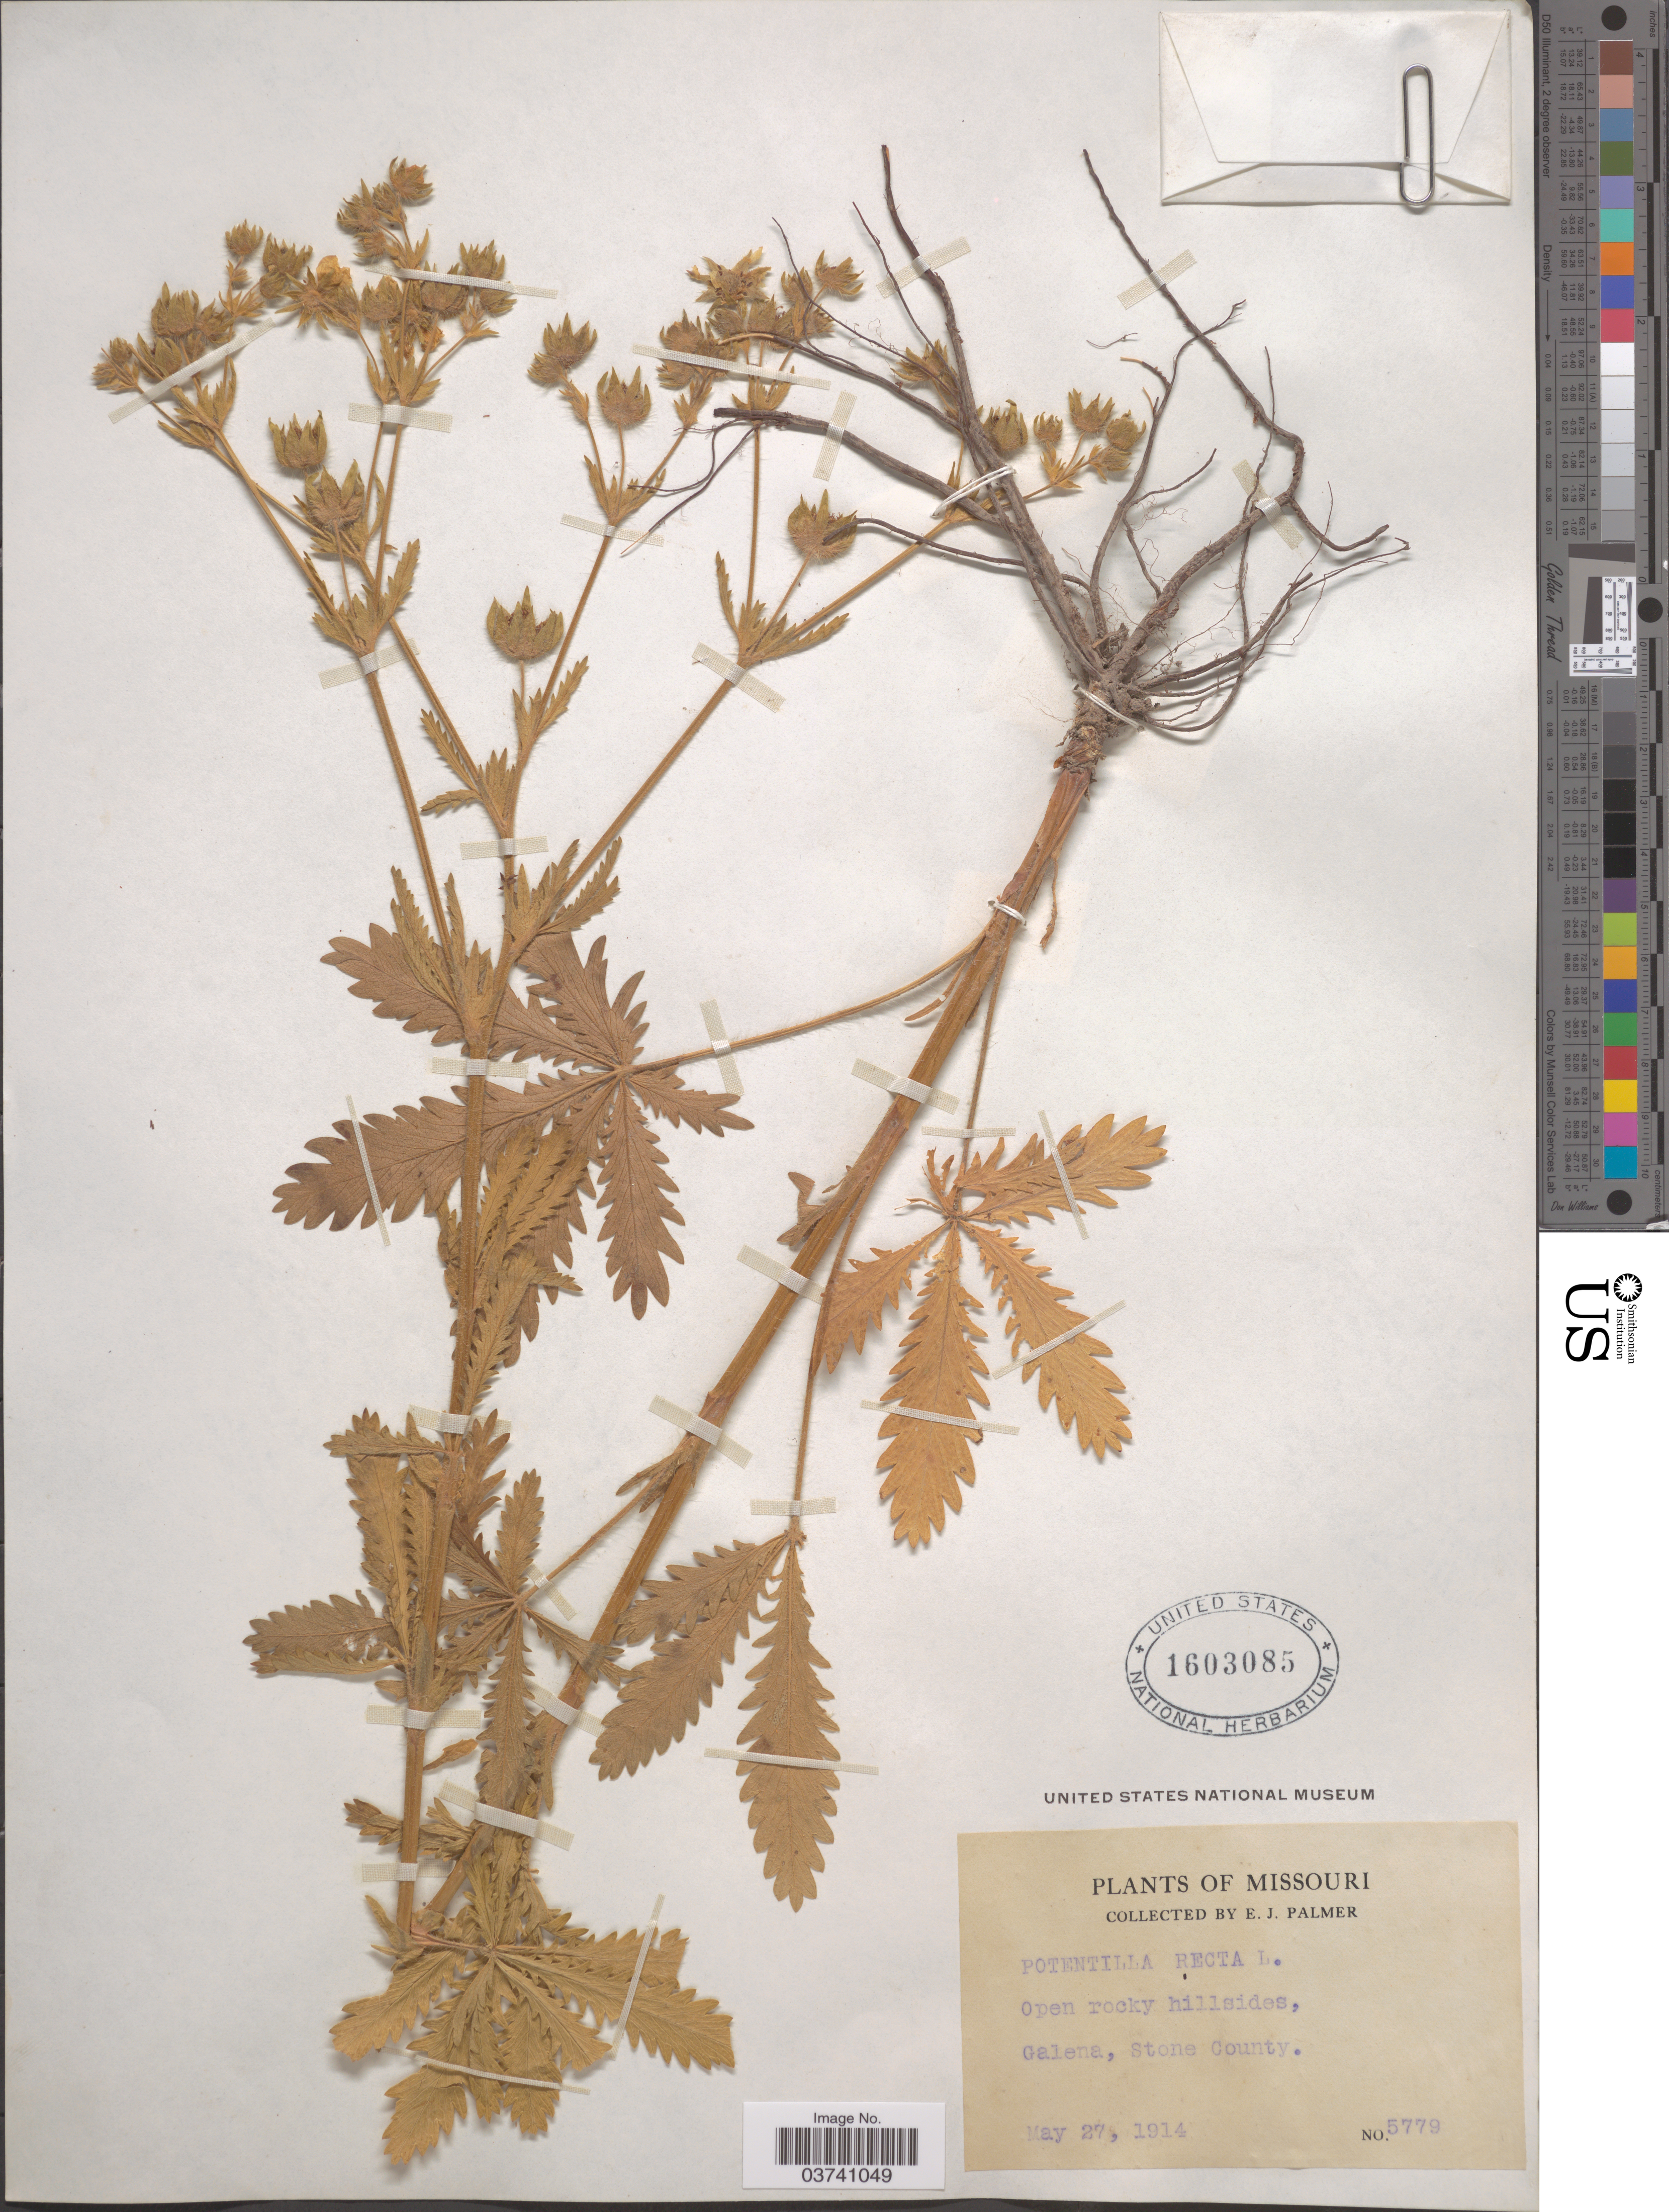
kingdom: Plantae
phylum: Tracheophyta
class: Magnoliopsida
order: Rosales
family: Rosaceae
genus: Potentilla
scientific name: Potentilla recta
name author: L.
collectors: E. J. Palmer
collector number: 5779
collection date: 1914-05-27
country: United States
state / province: Missouri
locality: Galena, Stone County.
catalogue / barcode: US 1603085